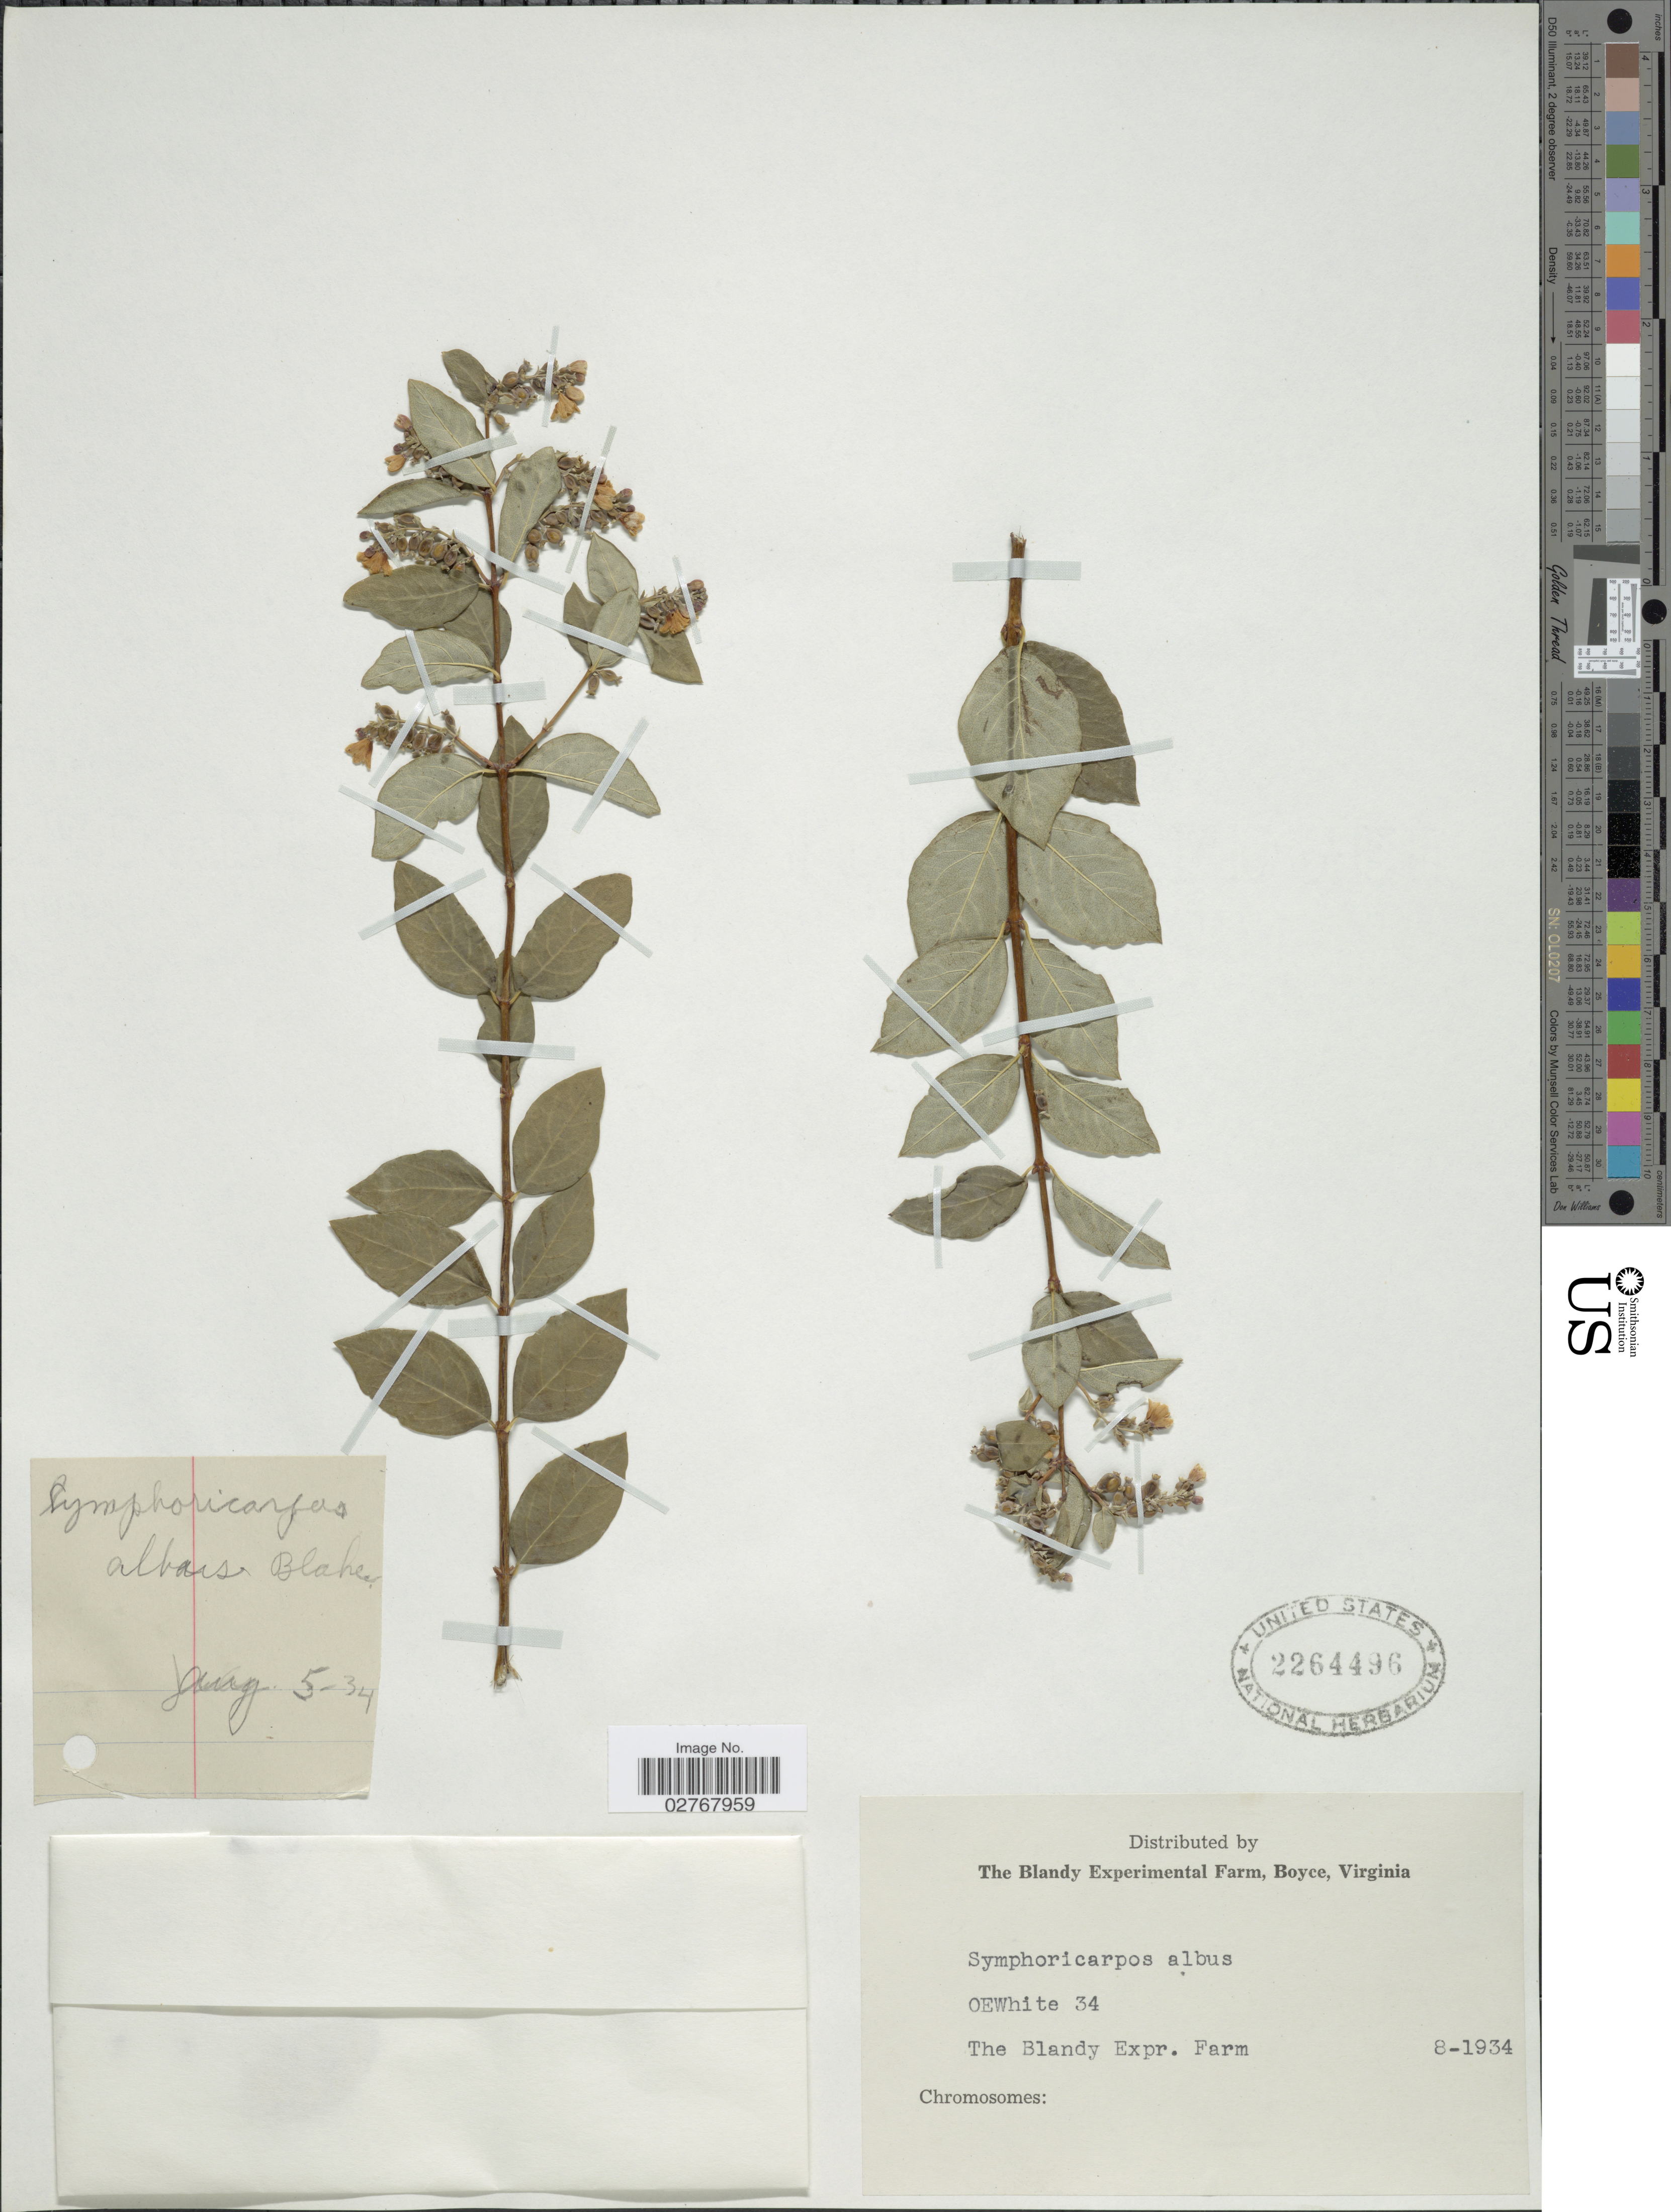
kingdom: Plantae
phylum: Tracheophyta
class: Magnoliopsida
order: Dipsacales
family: Caprifoliaceae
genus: Symphoricarpos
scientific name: Symphoricarpos albus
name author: (L.) S.F. Blake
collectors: O. E. White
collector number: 34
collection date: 1934-08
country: United States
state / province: Virginia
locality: The Blandy Expr. Farm.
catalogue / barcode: US 2264496